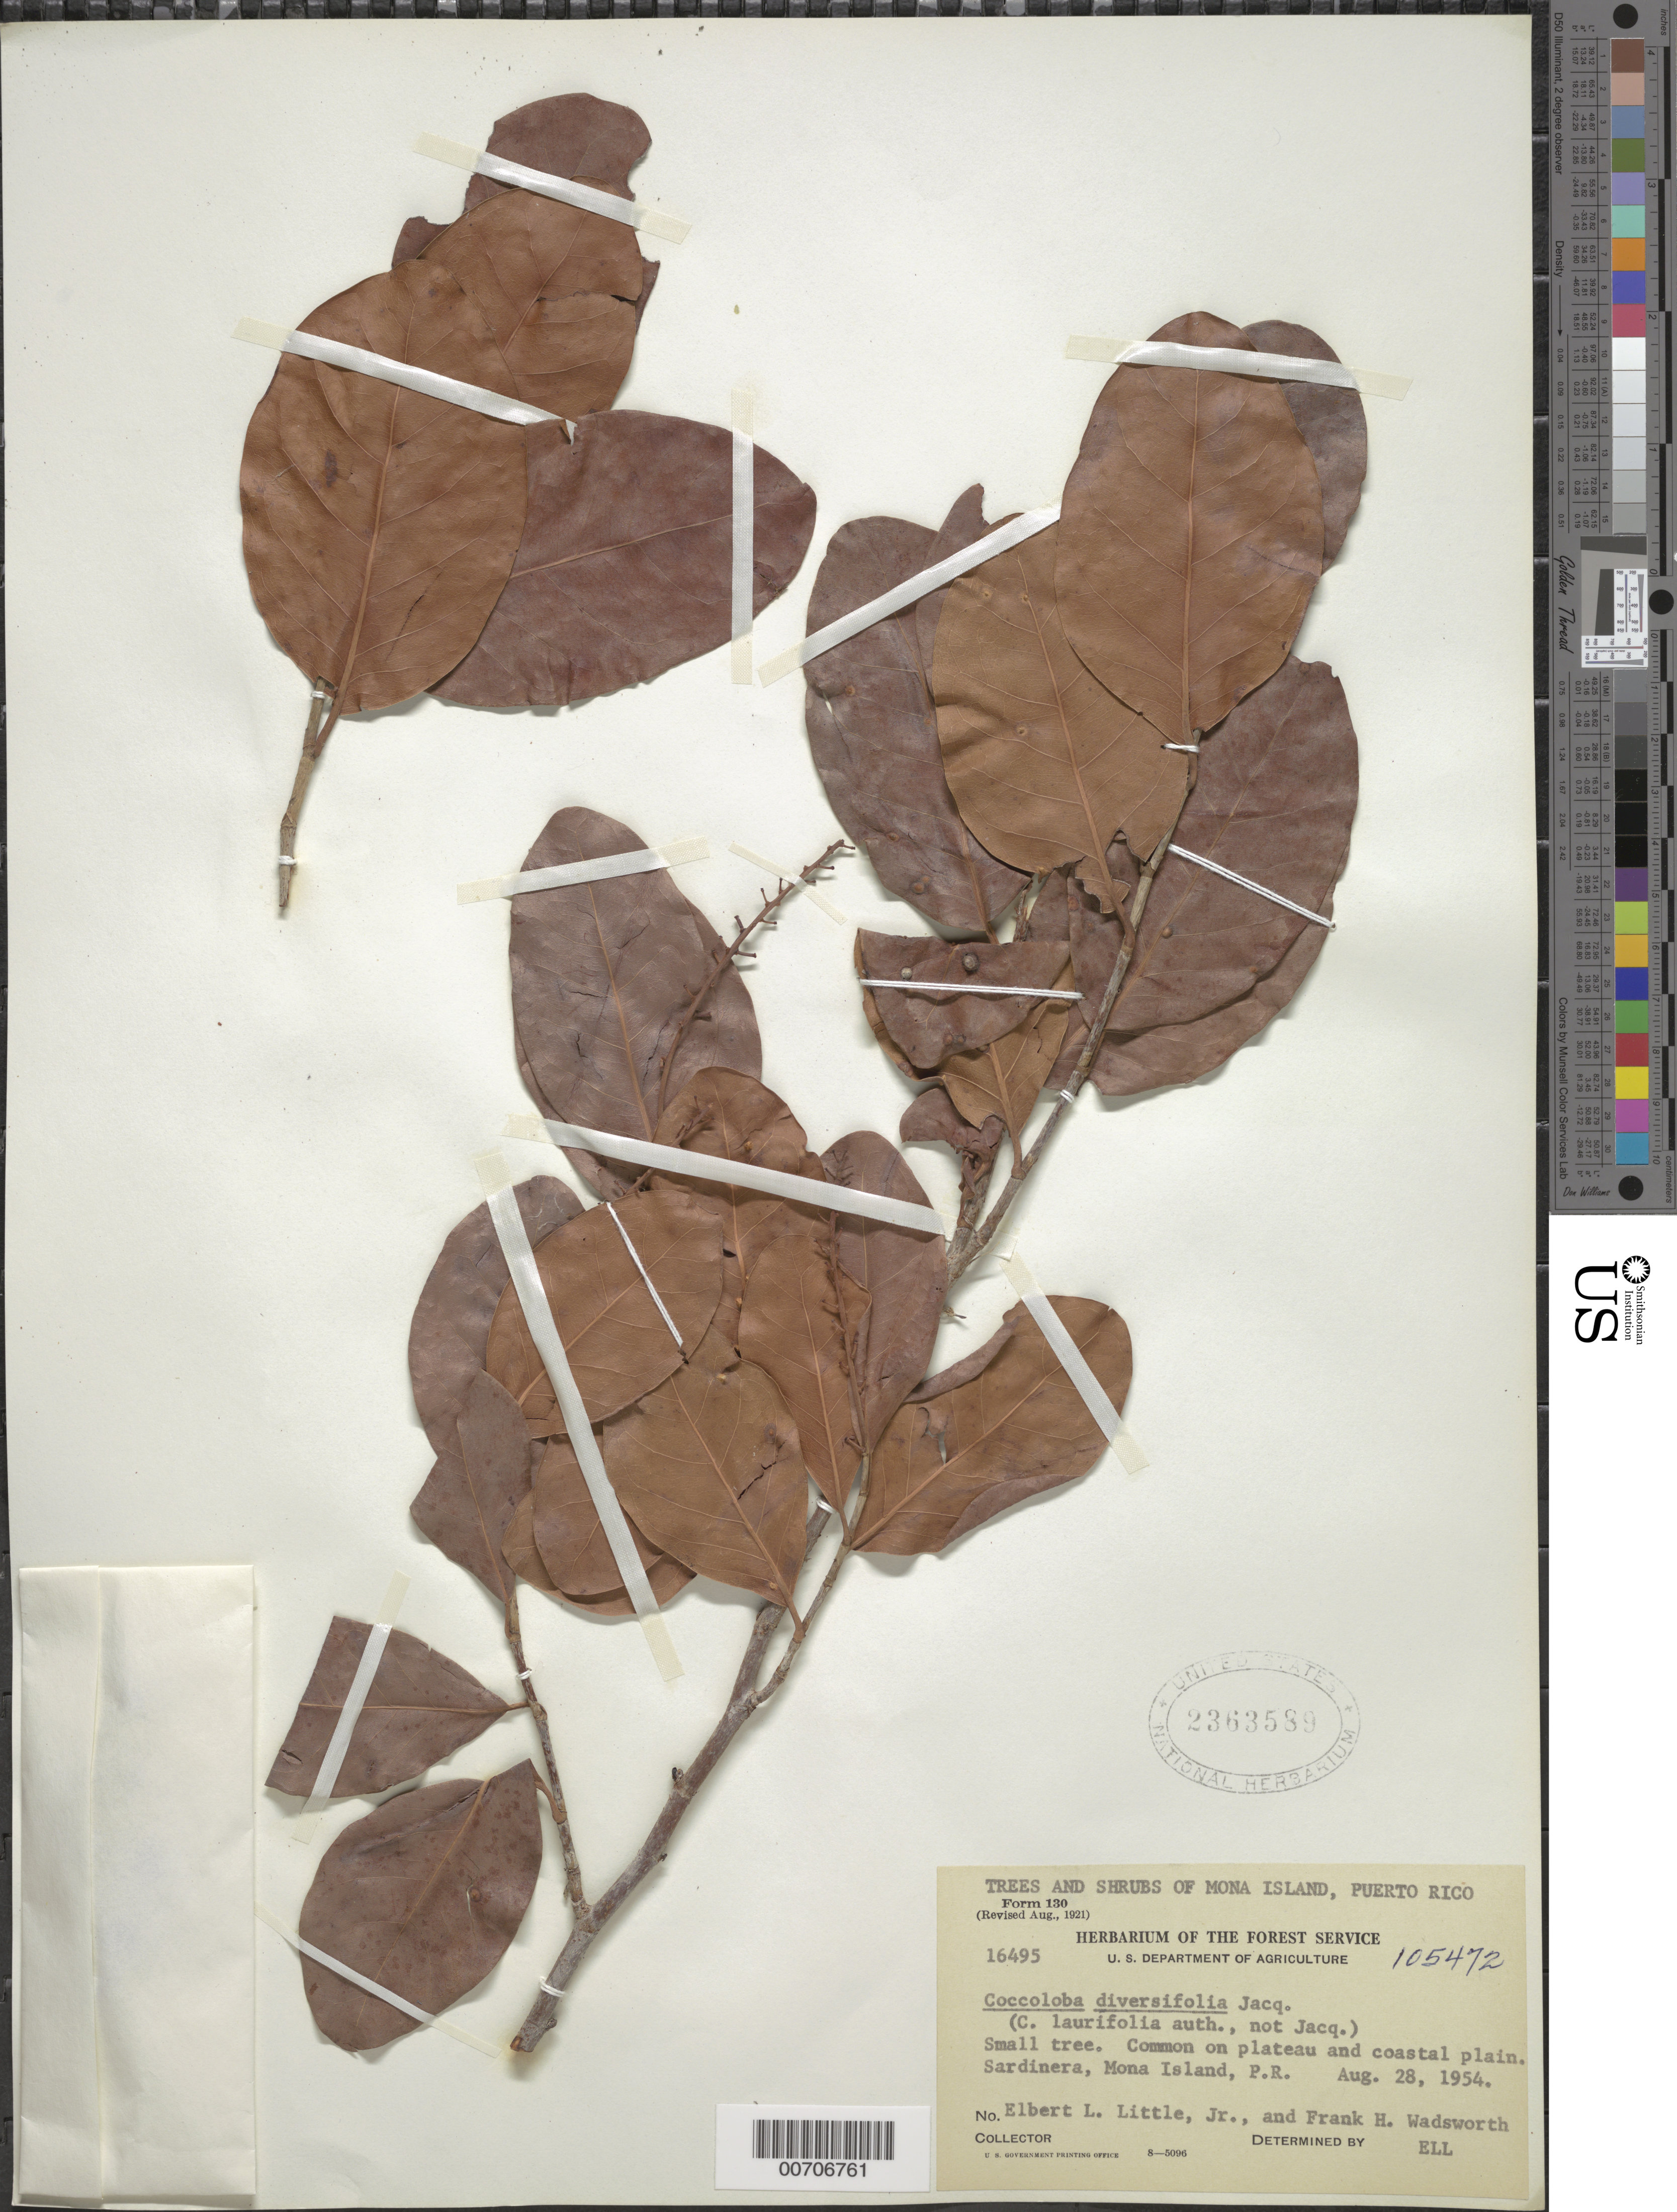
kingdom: Plantae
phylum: Tracheophyta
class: Magnoliopsida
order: Caryophyllales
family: Polygonaceae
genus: Coccoloba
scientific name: Coccoloba diversifolia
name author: Jacq.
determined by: Little, Elbert L., Jr., (FSSR), United States Department of Agriculture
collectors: E. L. Little & F. Wadsworth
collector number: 16495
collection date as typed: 28 Aug 1954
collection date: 1954-08-28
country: Puerto Rico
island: Mona Island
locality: Sardinera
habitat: On plateau and coastal plain.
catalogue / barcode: US 2363589